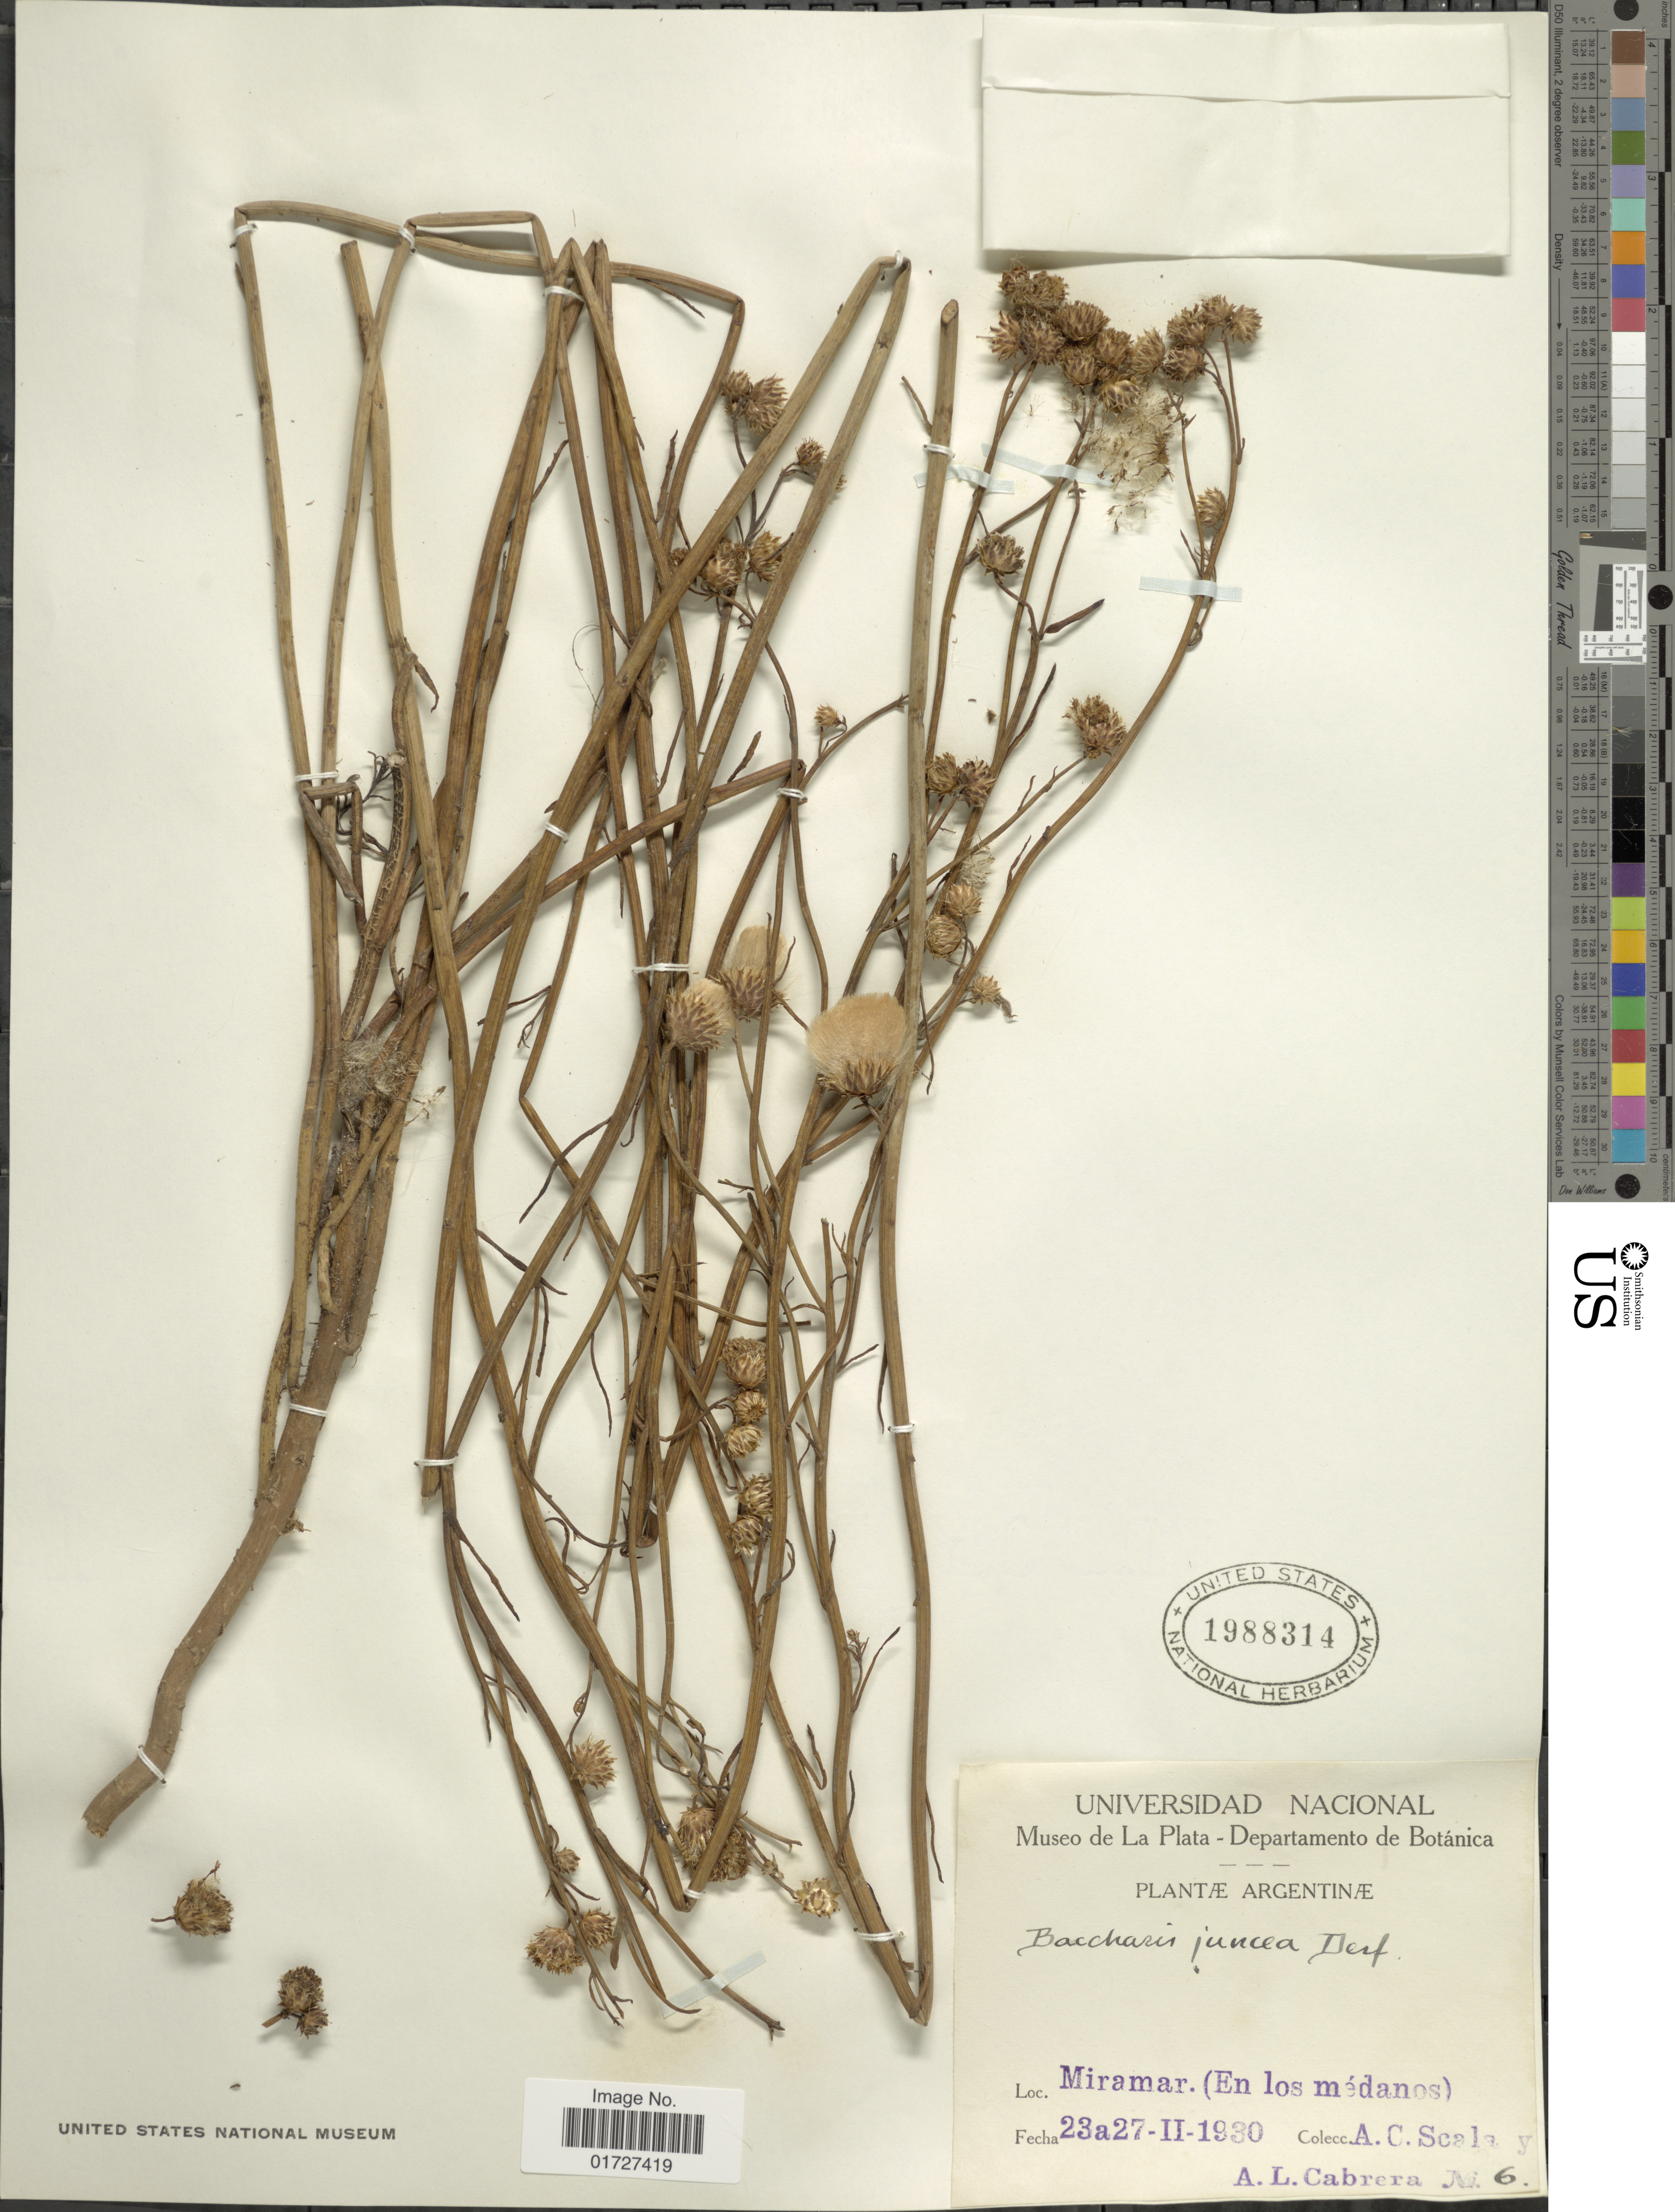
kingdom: Plantae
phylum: Tracheophyta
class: Magnoliopsida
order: Asterales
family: Asteraceae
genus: Baccharis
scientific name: Baccharis juncea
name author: (Lehm.) Desf.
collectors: A. Scala & A. L. Cabrera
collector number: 6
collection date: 1930-02-23/1930-02-27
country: Argentina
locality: Miramar (En los medanos)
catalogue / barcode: US 1988314